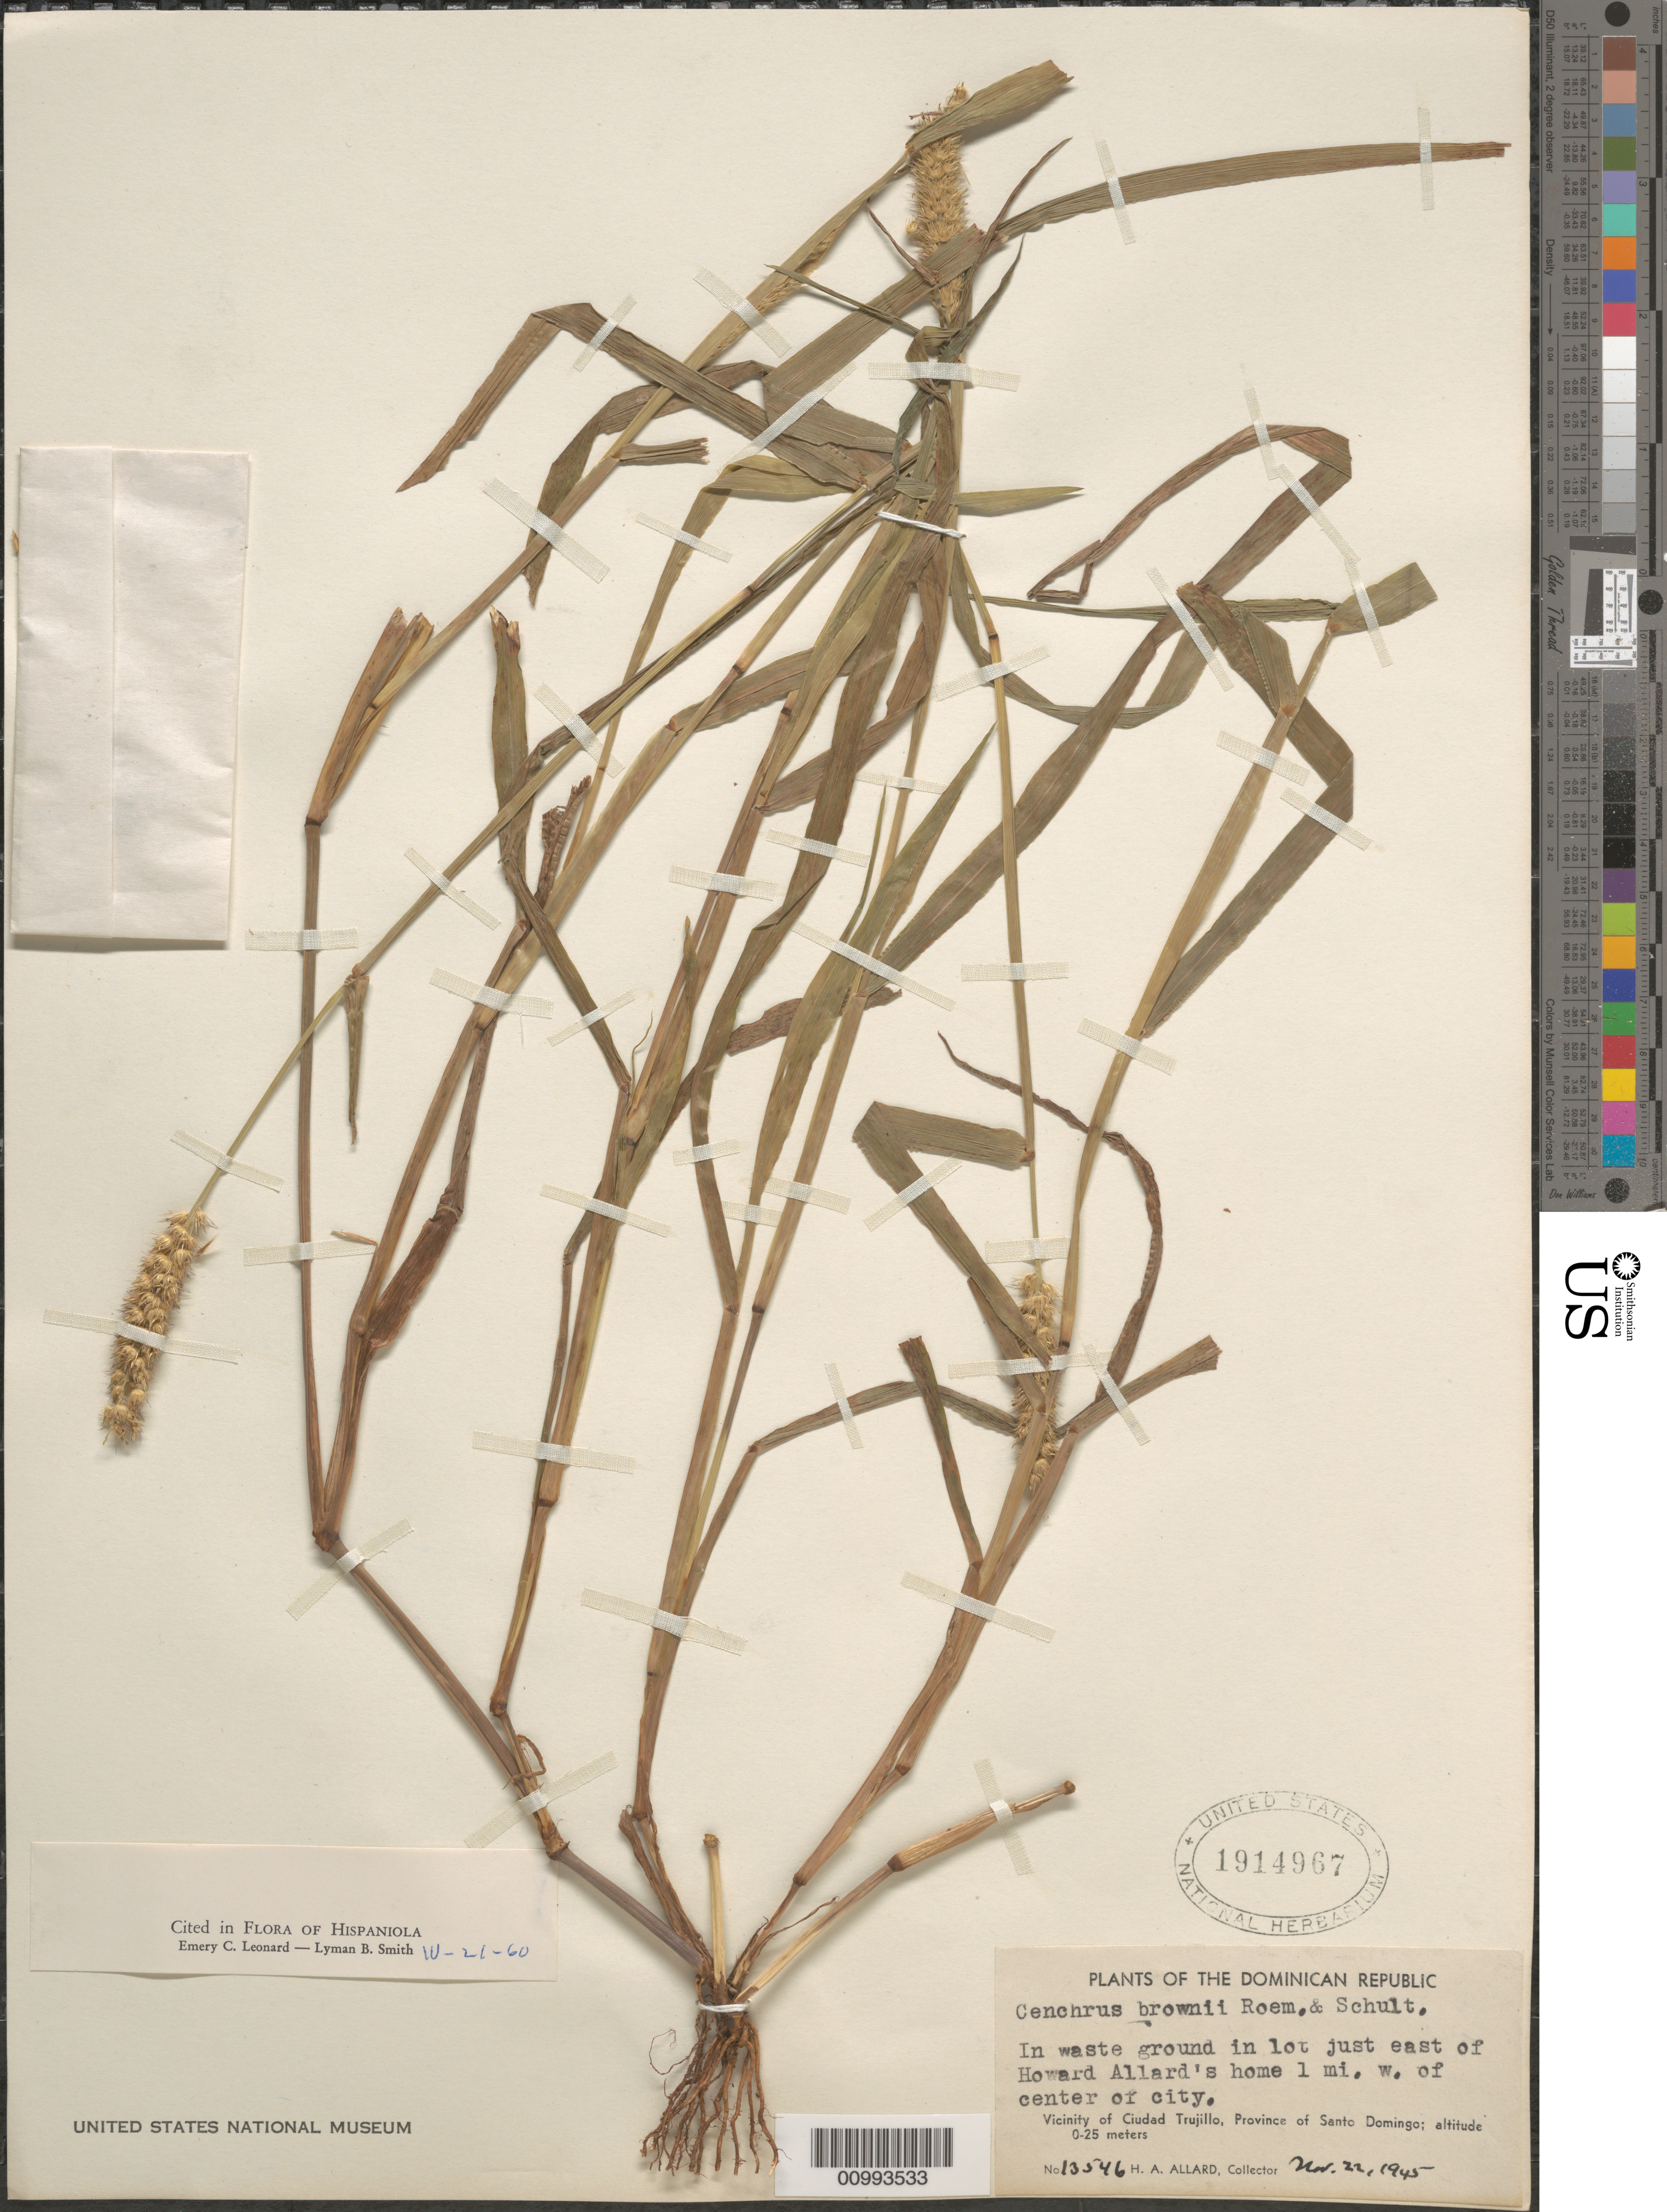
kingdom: Plantae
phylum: Tracheophyta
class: Liliopsida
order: Poales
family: Poaceae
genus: Cenchrus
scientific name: Cenchrus brownii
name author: Roem. & Schult.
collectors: H. A. Allard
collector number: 13546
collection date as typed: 22 Nov 1945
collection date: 1945-11-22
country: Dominican Republic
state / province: Distrito Nacional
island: Hispaniola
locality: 1 mile west of center of Santo Domingo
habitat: in waste ground in lot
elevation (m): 0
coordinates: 0 N, 0 E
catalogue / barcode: US 1914967